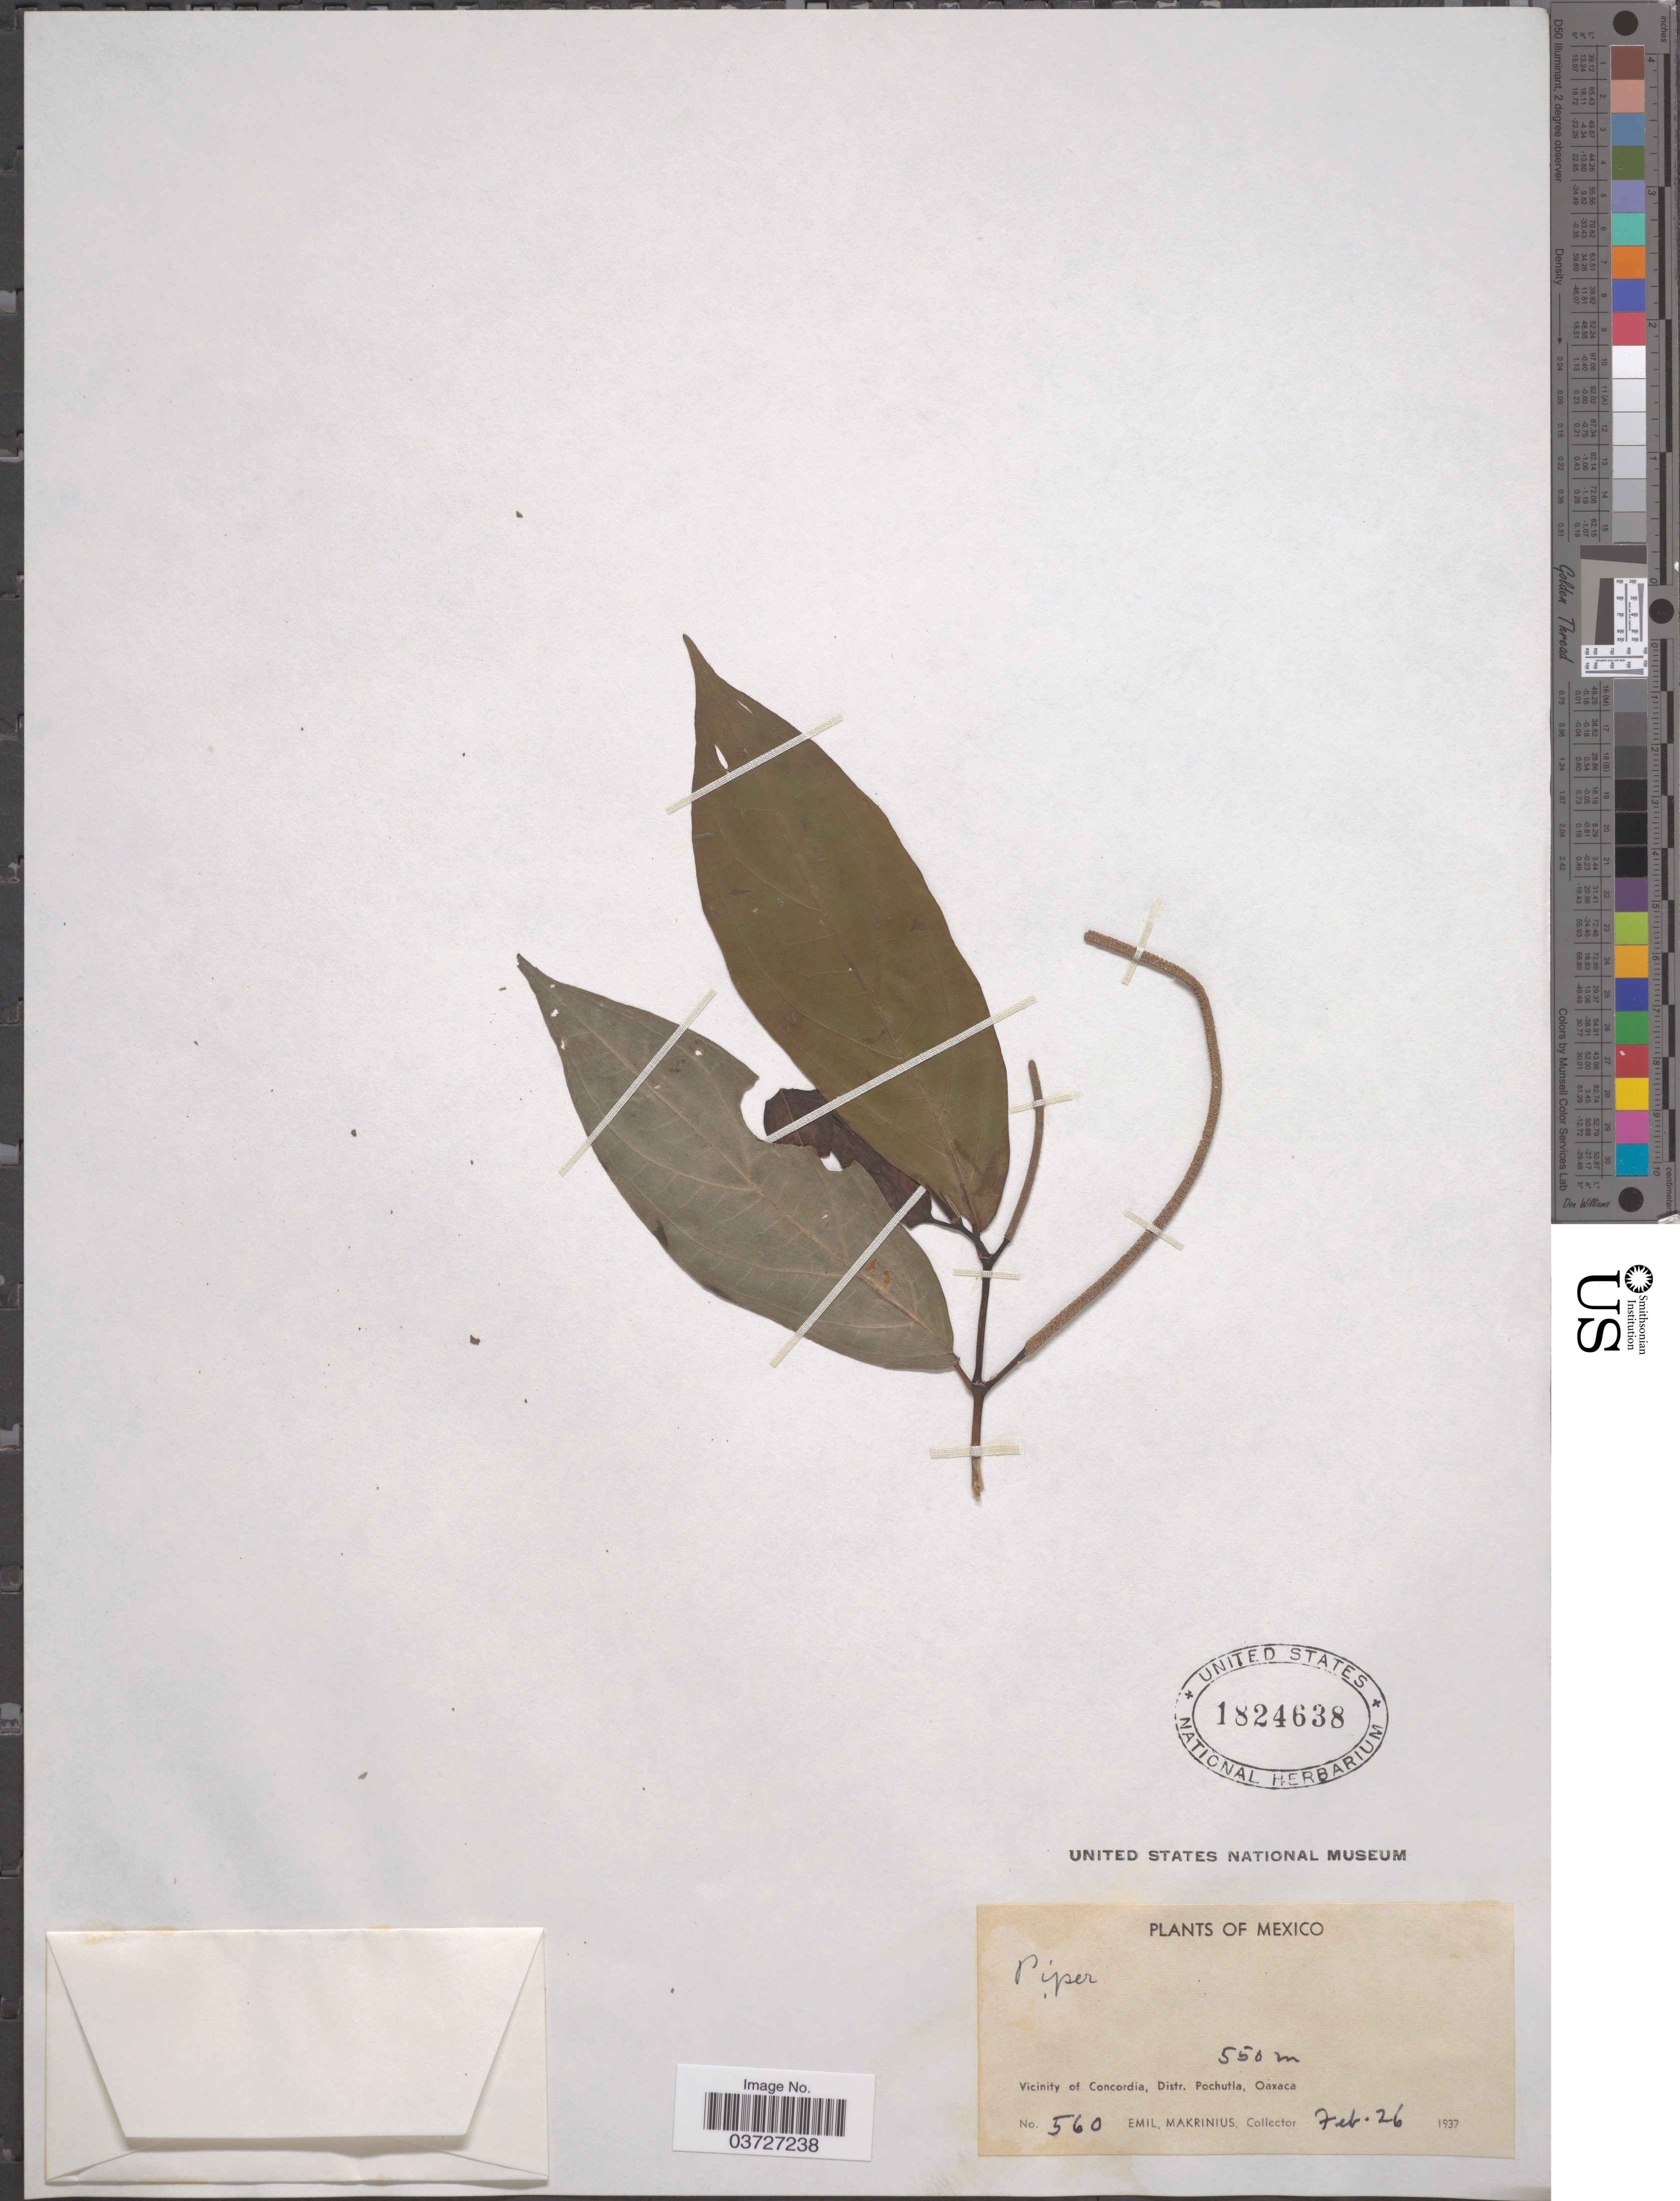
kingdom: Plantae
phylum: Tracheophyta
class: Magnoliopsida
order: Piperales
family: Piperaceae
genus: Piper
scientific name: Piper sp.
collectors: E. Makrinius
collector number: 560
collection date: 1937-02-26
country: Mexico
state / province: Oaxaca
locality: Vicinity of Concordia, Distr. Pochutla.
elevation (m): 550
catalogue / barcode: US 1824638